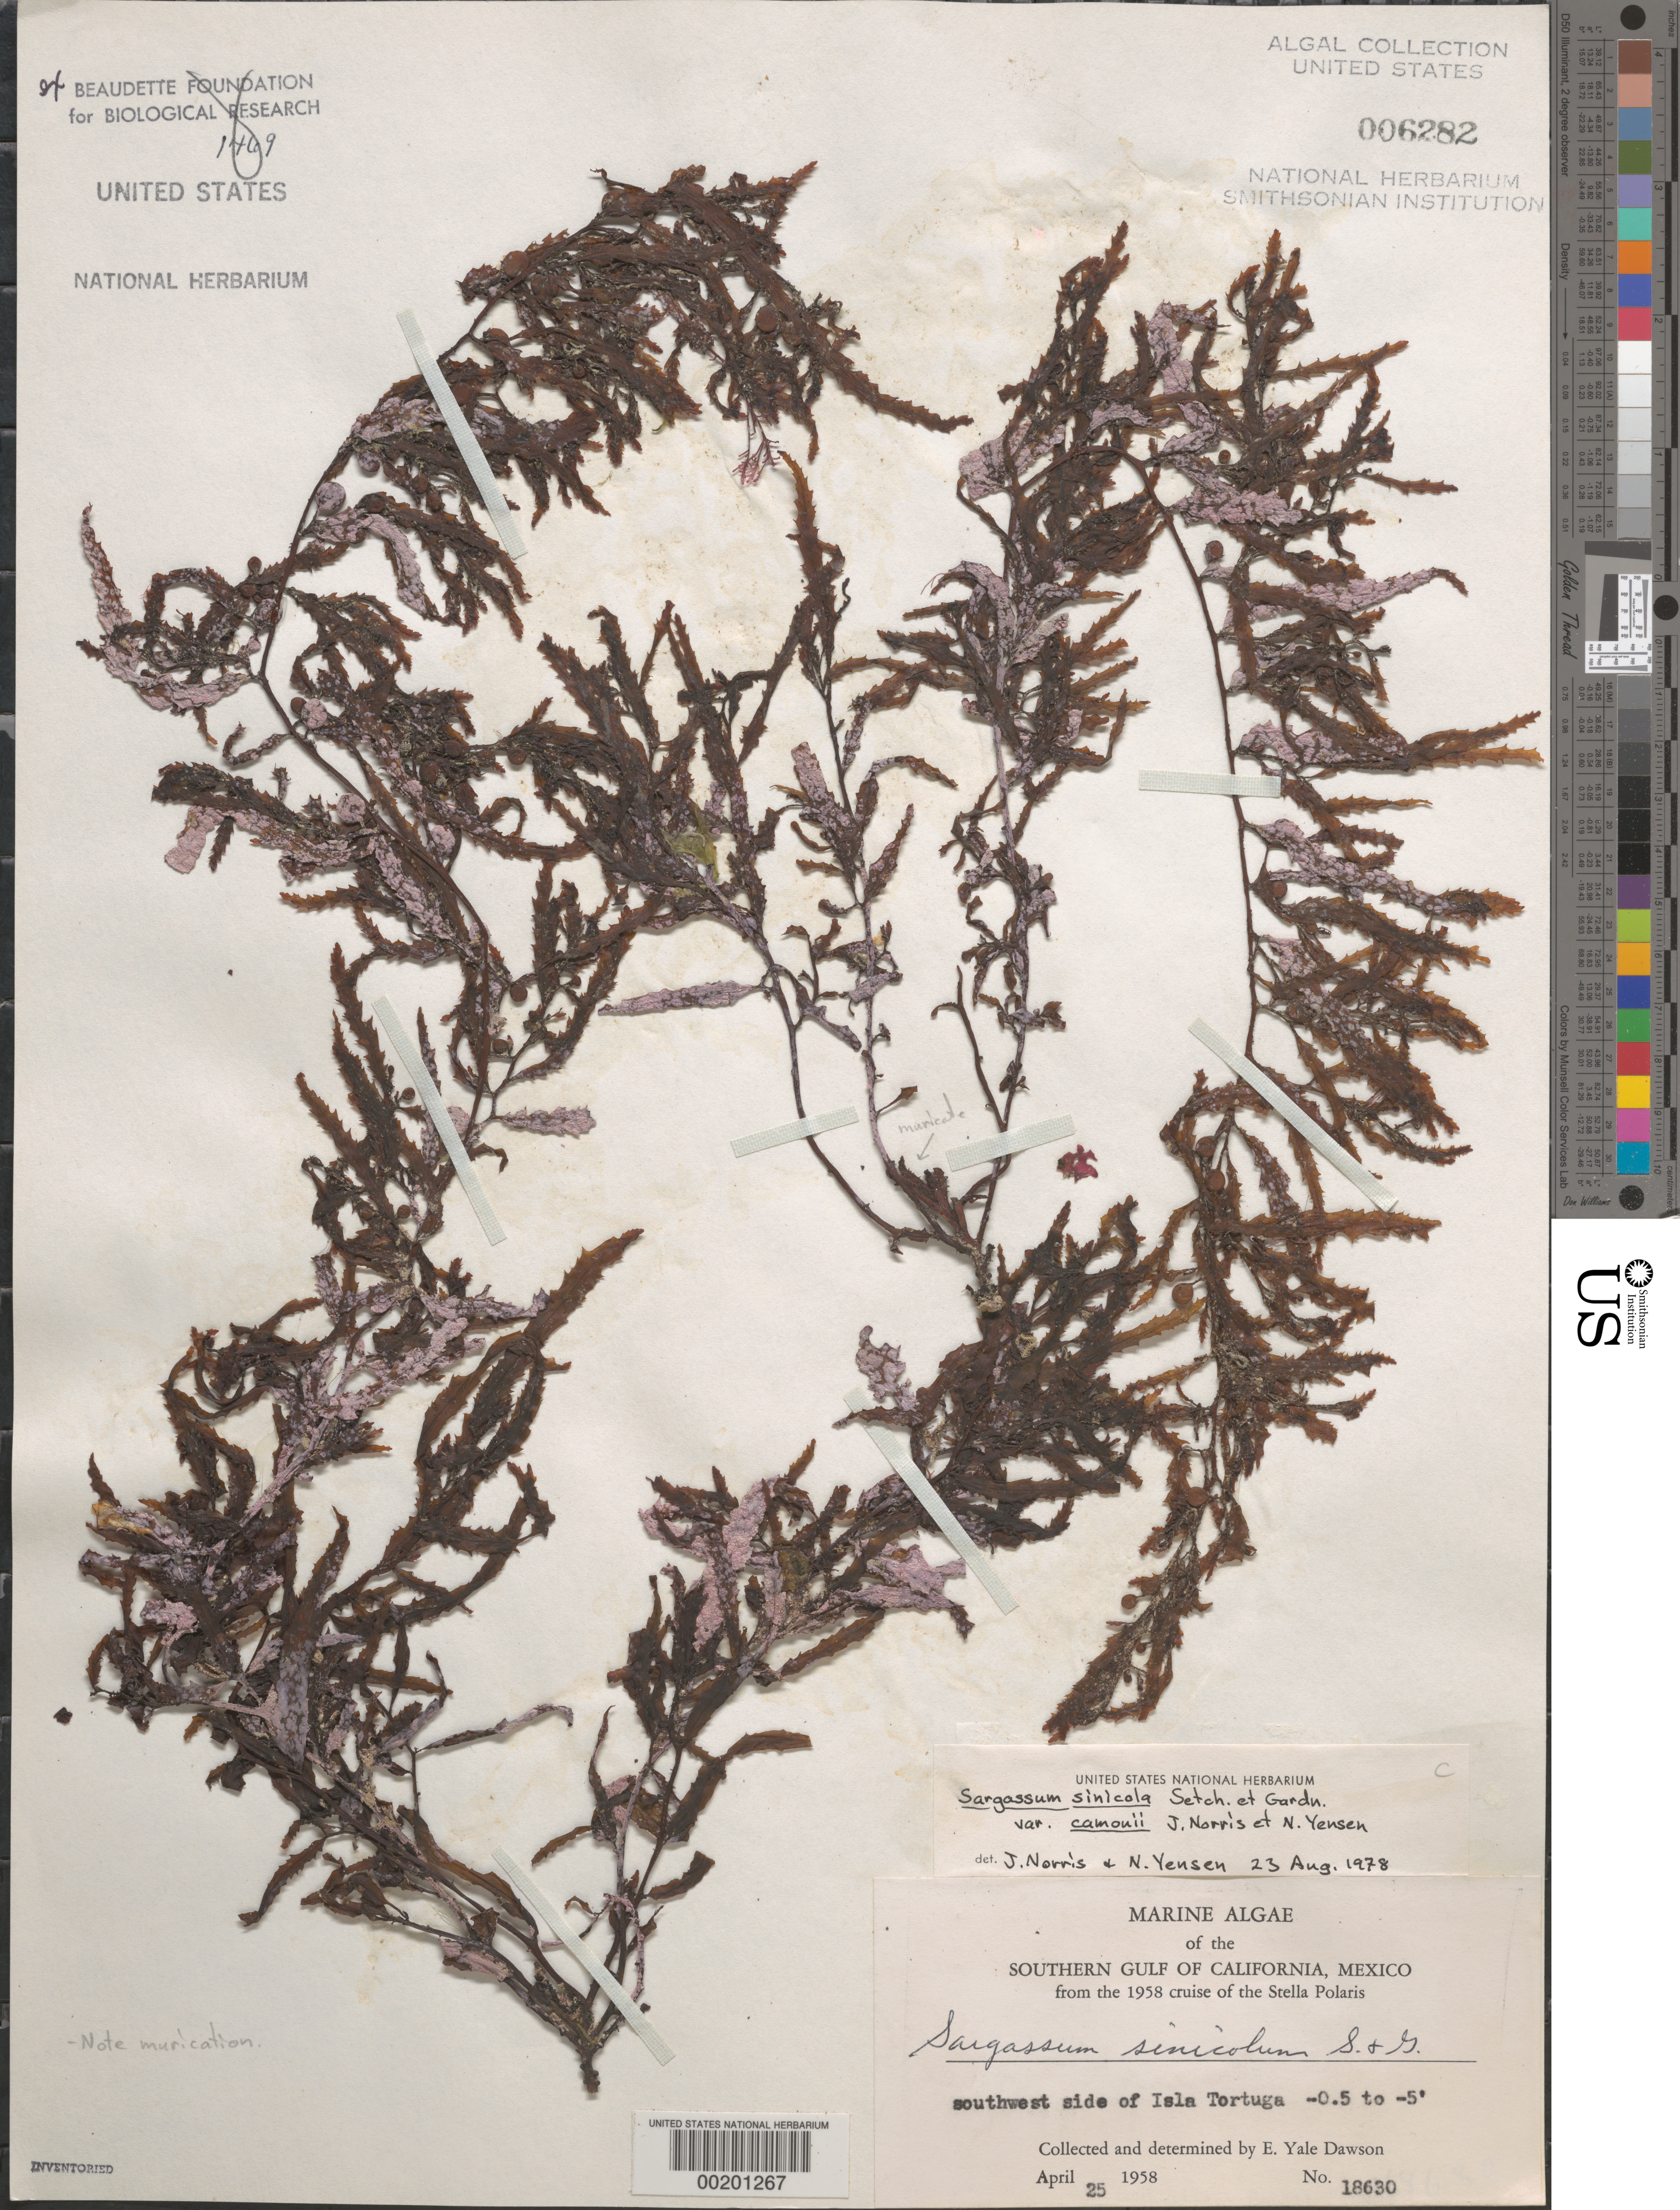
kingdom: Chromista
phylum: Ochrophyta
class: Phaeophyceae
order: Fucales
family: Sargassaceae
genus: Sargassum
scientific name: Sargassum sinicola var. camouii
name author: (E.Y. Dawson) J.N. Norris & Yensen in McCourt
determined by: Norris, J. N.; Yensen, N. P.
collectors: E. Y. Dawson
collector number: EYD 18630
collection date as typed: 25 Apr 1958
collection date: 1958-04-25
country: Mexico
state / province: Baja California Sur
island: Isla Tortuga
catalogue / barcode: US 6282